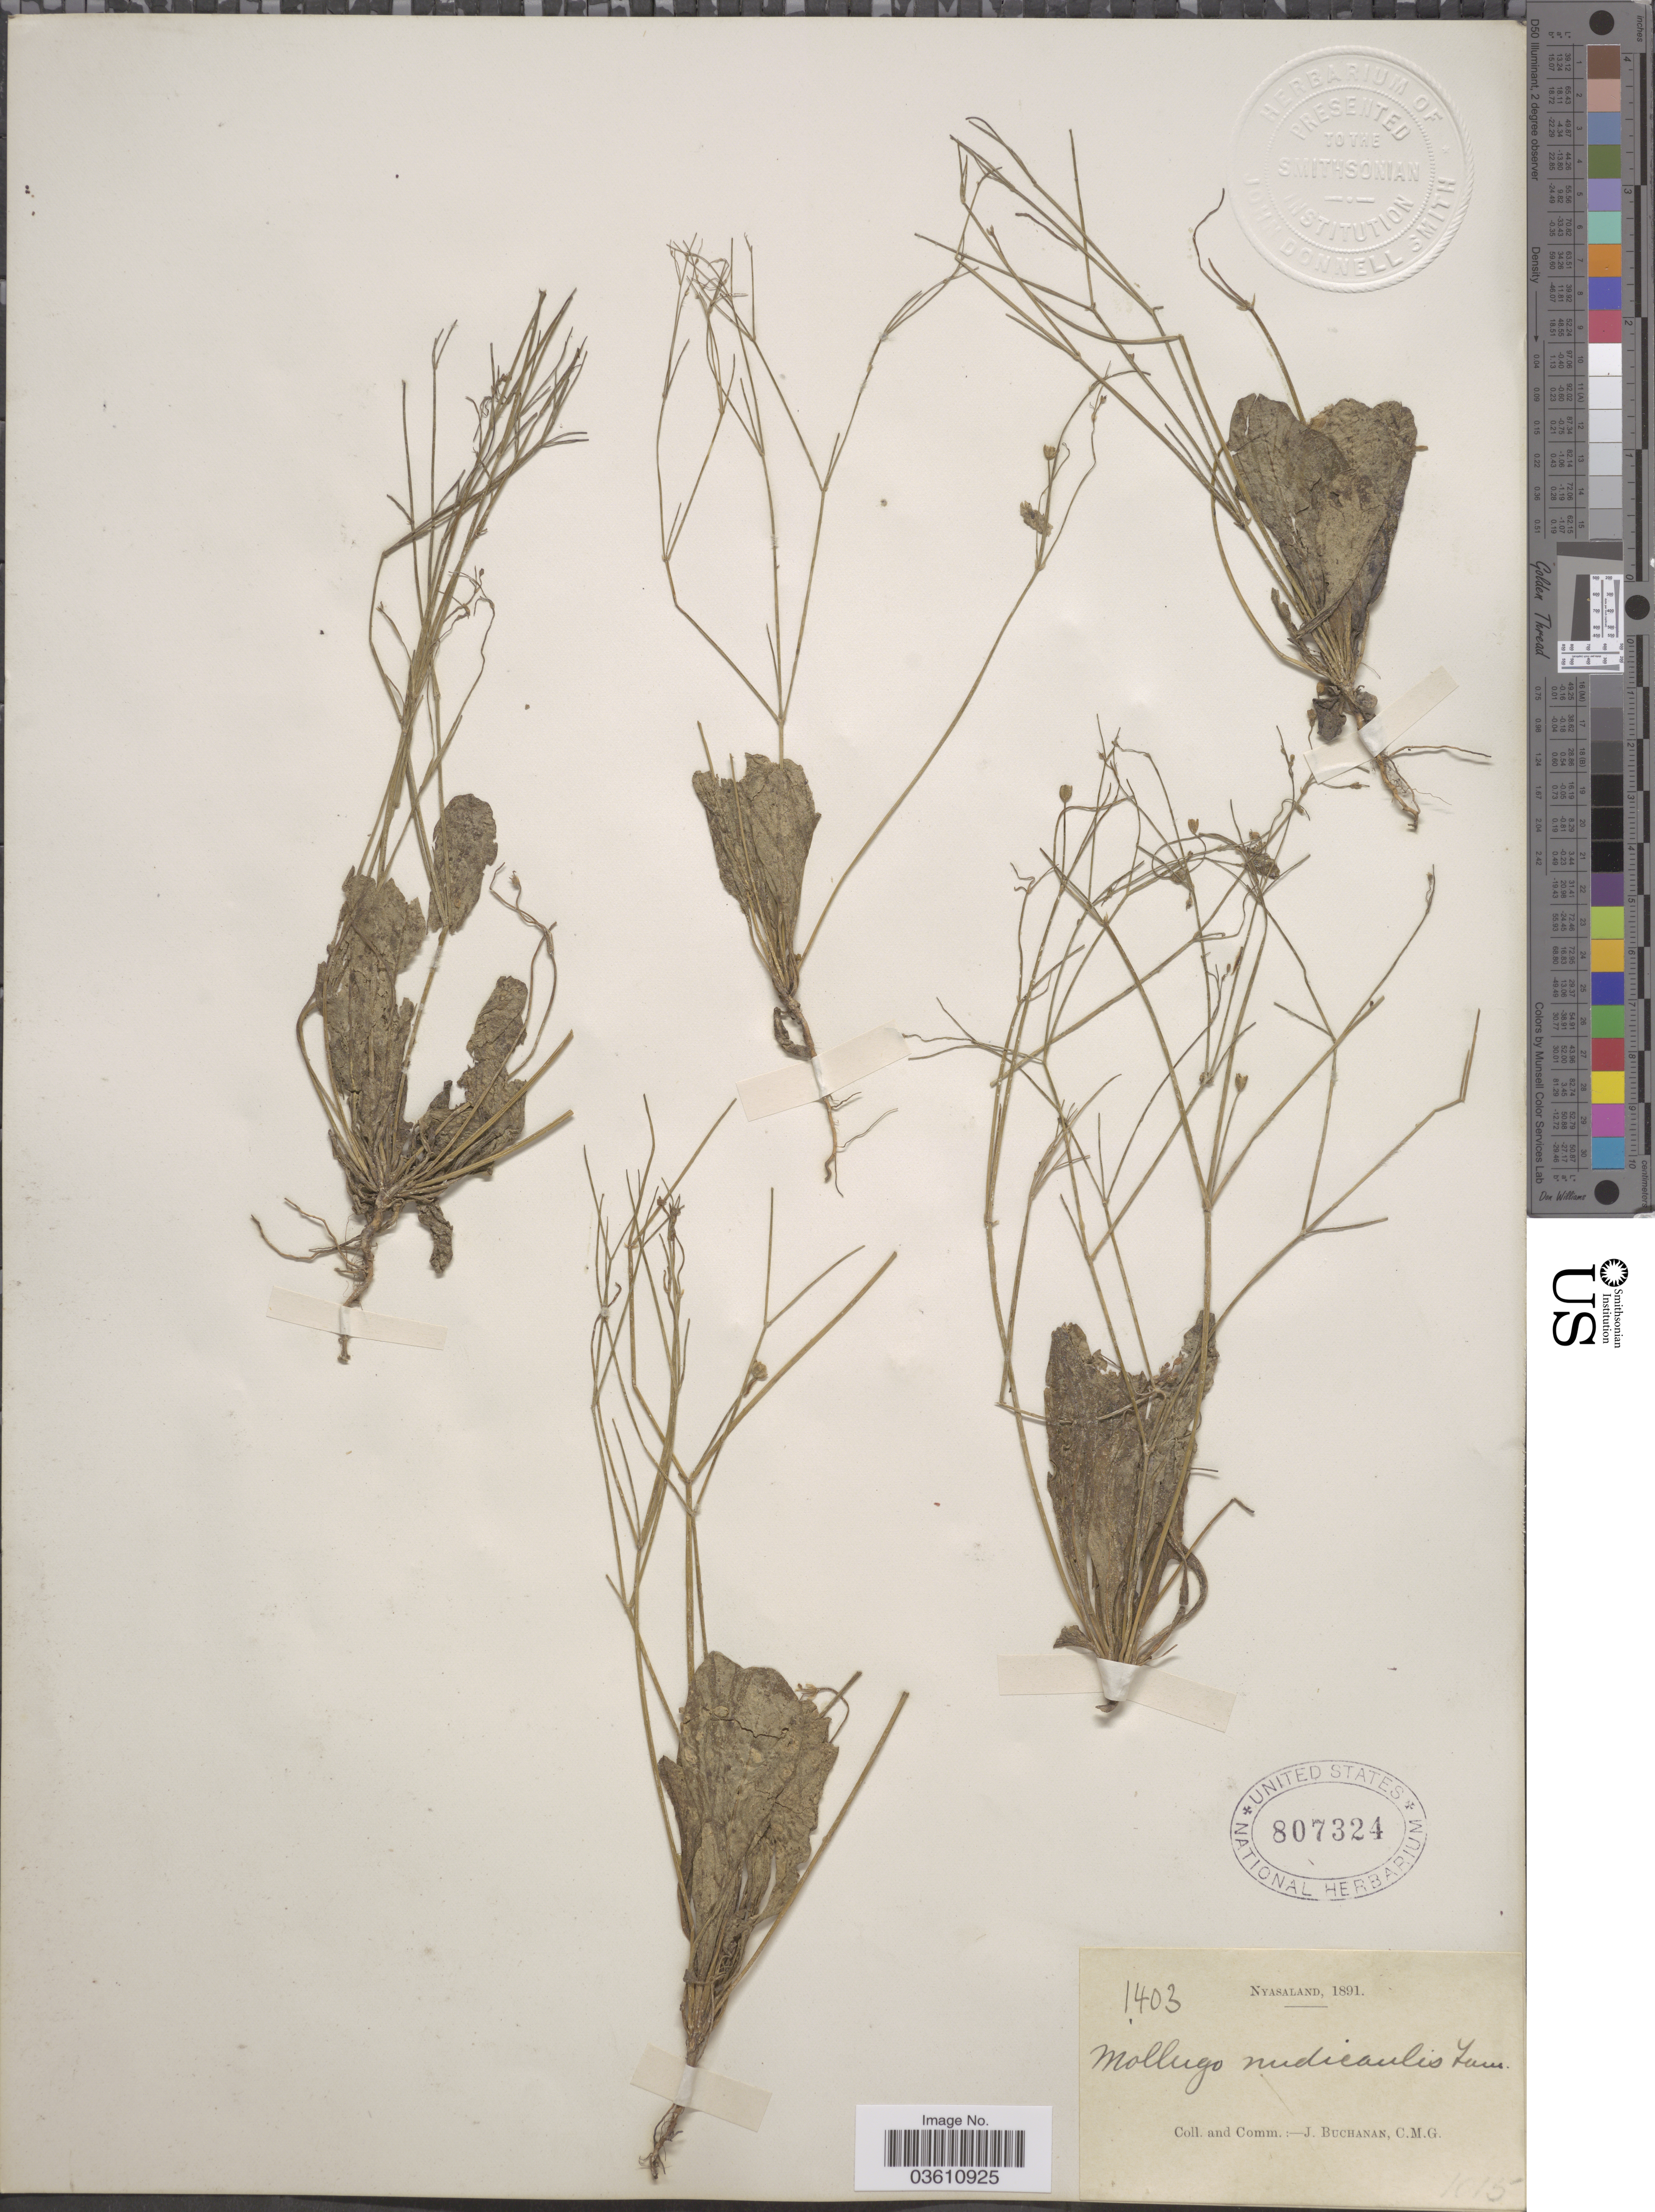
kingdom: Plantae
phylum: Tracheophyta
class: Magnoliopsida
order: Caryophyllales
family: Molluginaceae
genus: Paramollugo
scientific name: Paramollugo nudicaulis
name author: (Lam.) Thulin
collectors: J. Buchanan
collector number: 1403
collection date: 1891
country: Malawi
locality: Nyasaland.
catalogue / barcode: US 807324